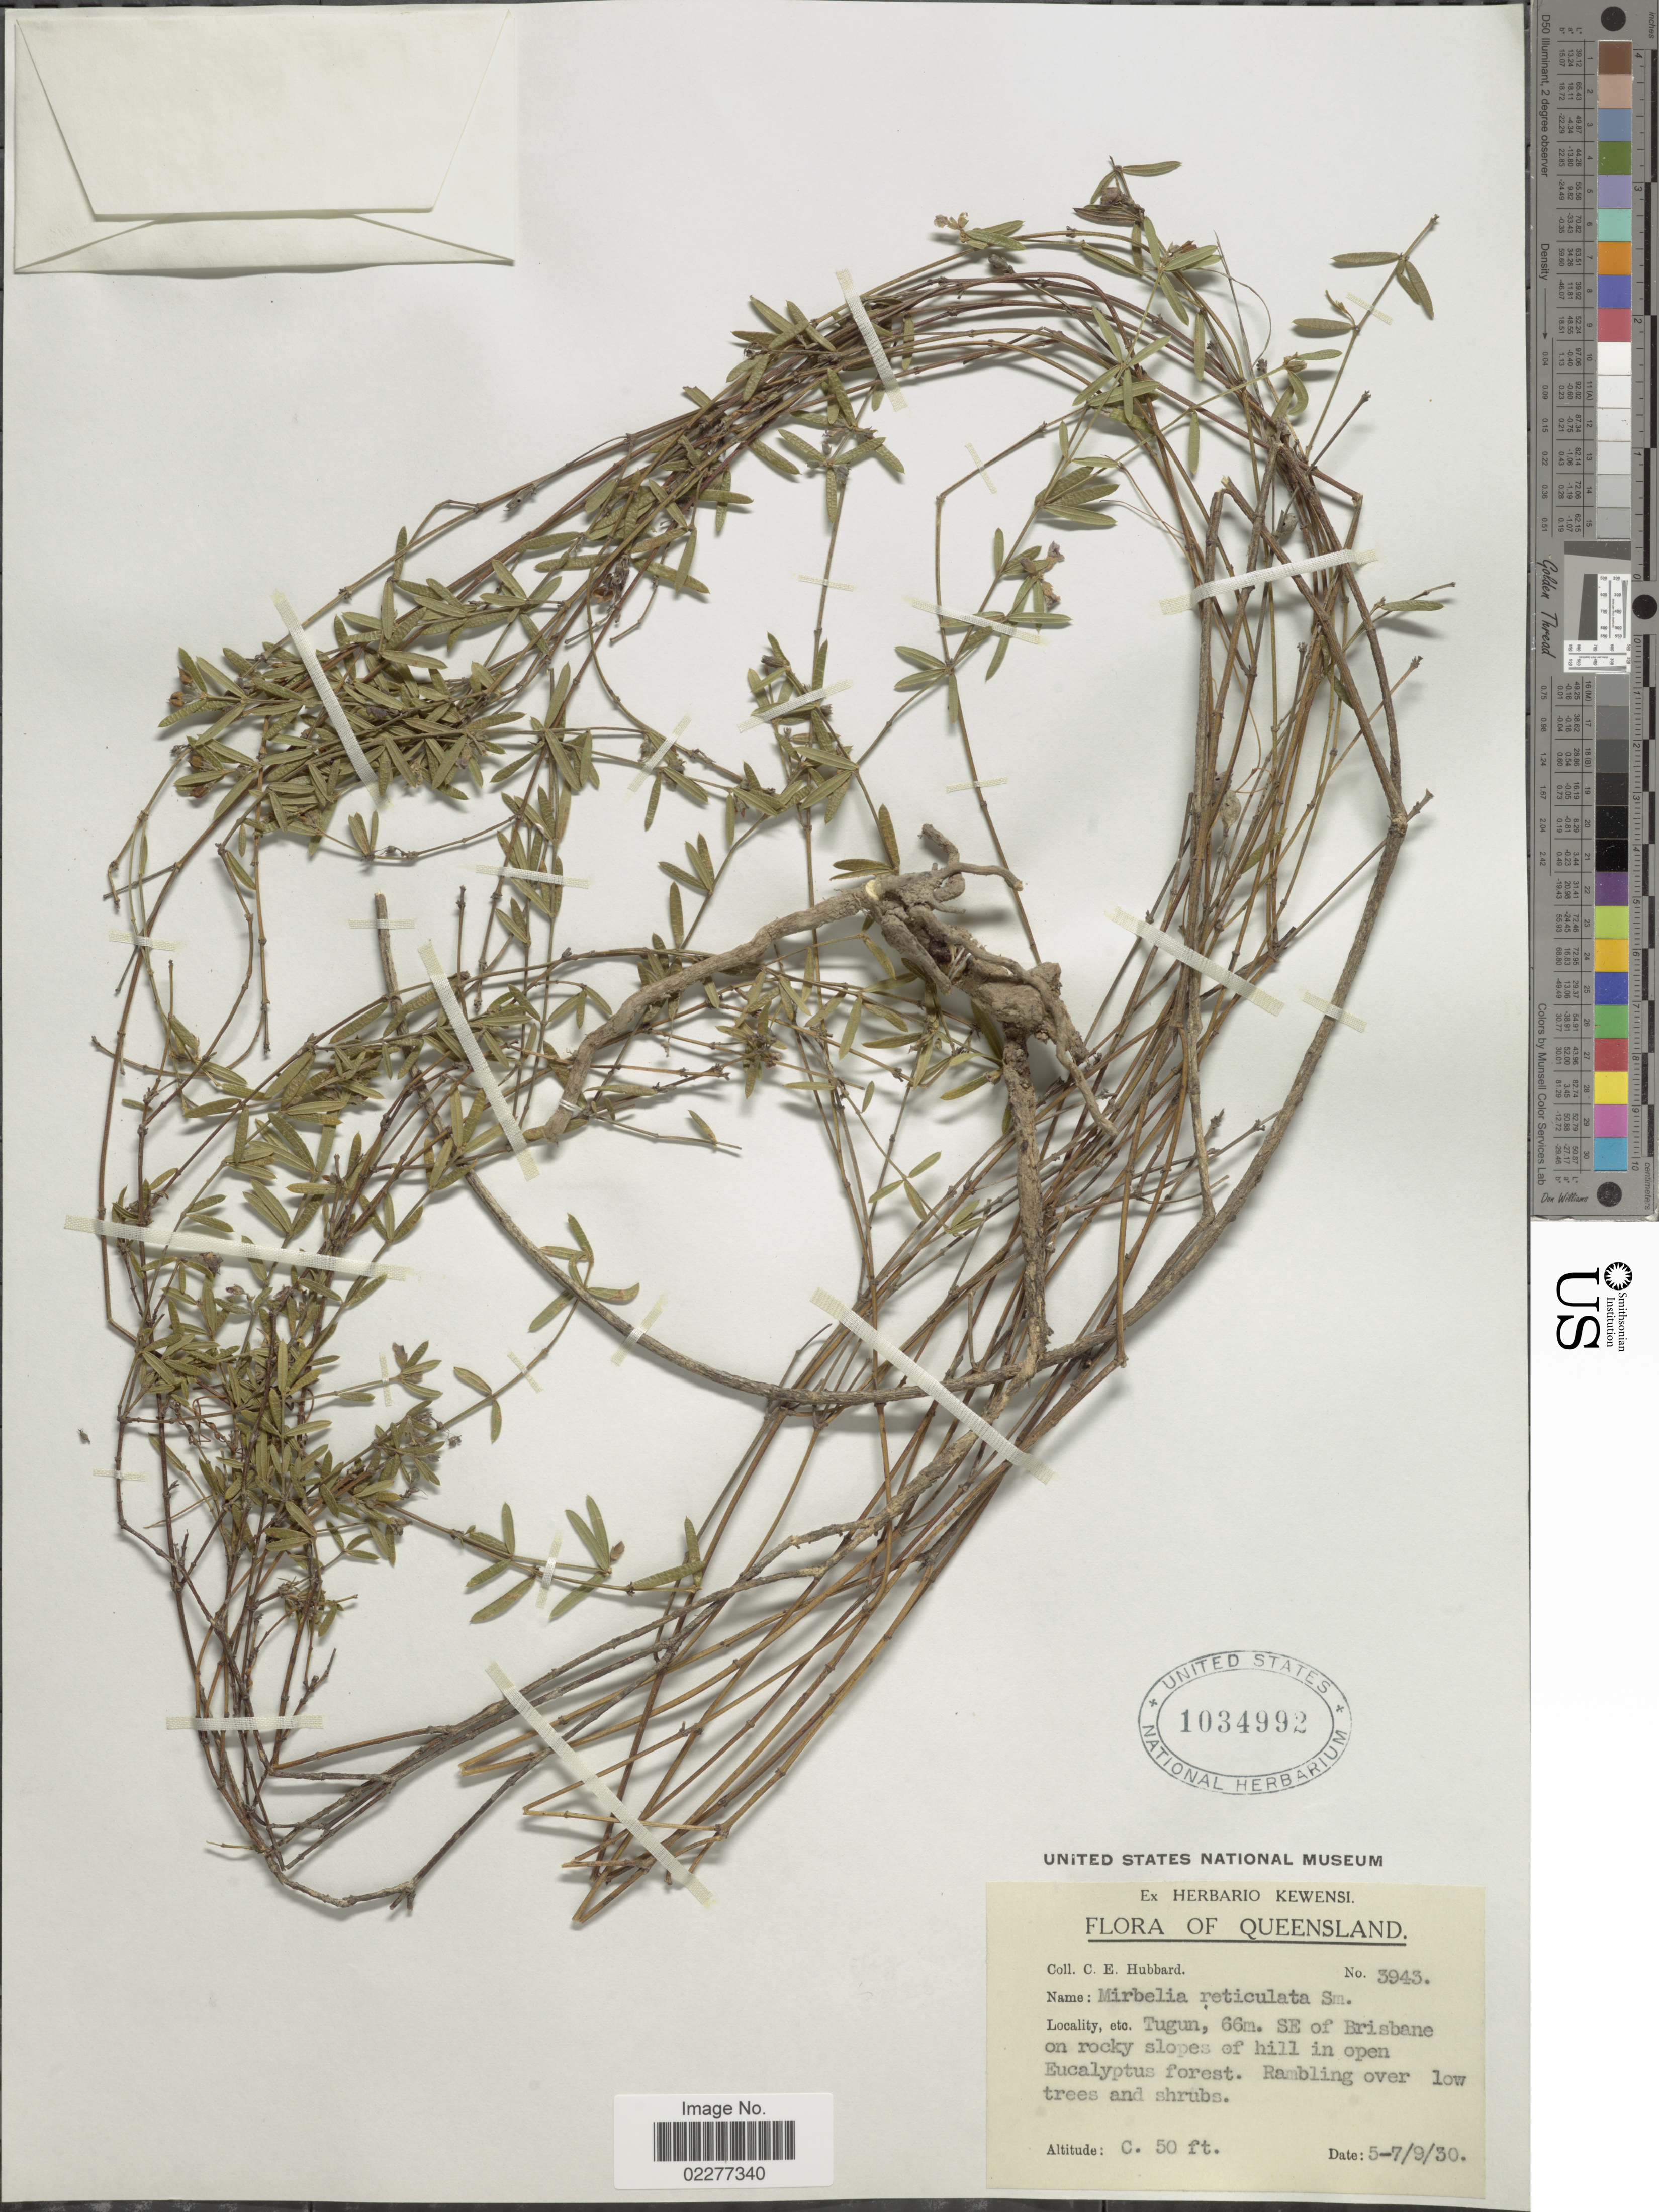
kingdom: Plantae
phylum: Tracheophyta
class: Magnoliopsida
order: Fabales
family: Fabaceae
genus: Mirbelia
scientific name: Mirbelia reticulata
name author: L.S. Sm.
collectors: C. E. Hubbard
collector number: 3943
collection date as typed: Transcribed d/m/y: 5/9/30 to 7/9/30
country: Australia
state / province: Queensland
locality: Tugun, 66m. SE of Brisbane on rocky slopes of hill in open Eucalytus forest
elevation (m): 15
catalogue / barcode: US 1034992